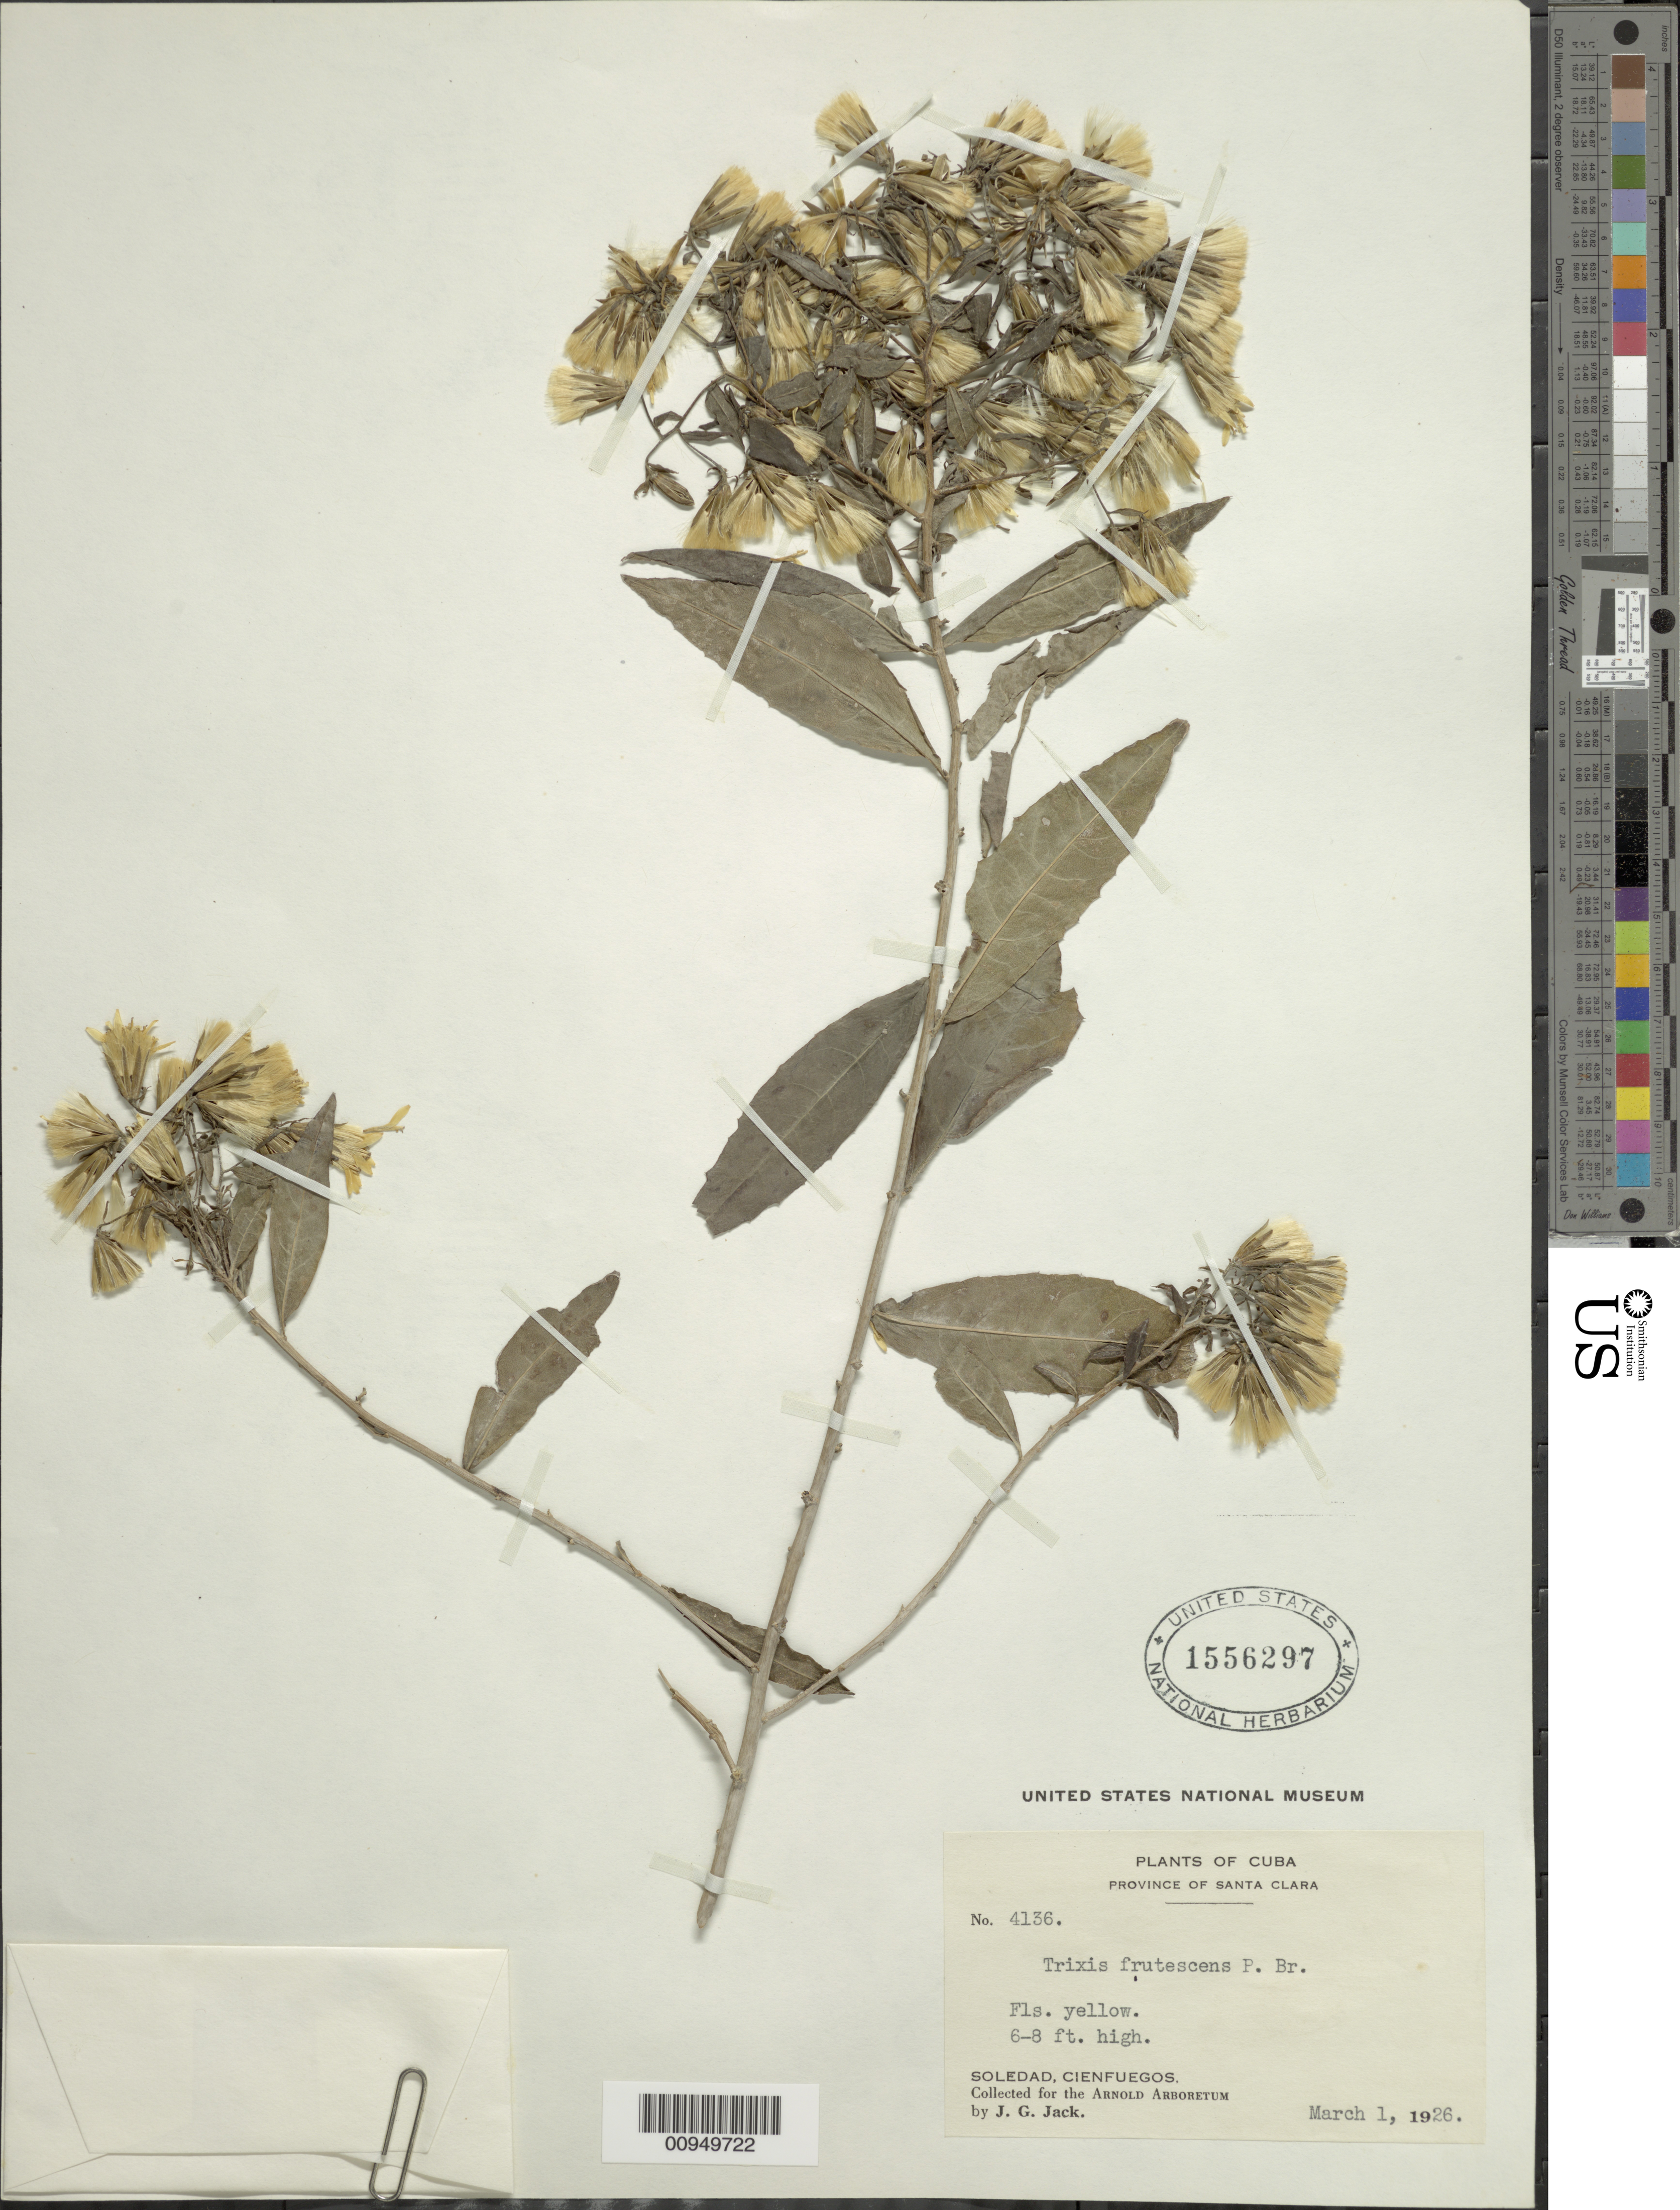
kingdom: Plantae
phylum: Tracheophyta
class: Magnoliopsida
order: Asterales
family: Asteraceae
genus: Trixis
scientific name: Trixis inula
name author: Crantz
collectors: J. G. Jack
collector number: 4136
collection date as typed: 01 Mar 1926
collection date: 1926-03-01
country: Cuba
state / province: Cienfuegos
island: Cuba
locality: Soledad, Cienfuegos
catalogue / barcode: US 1556297